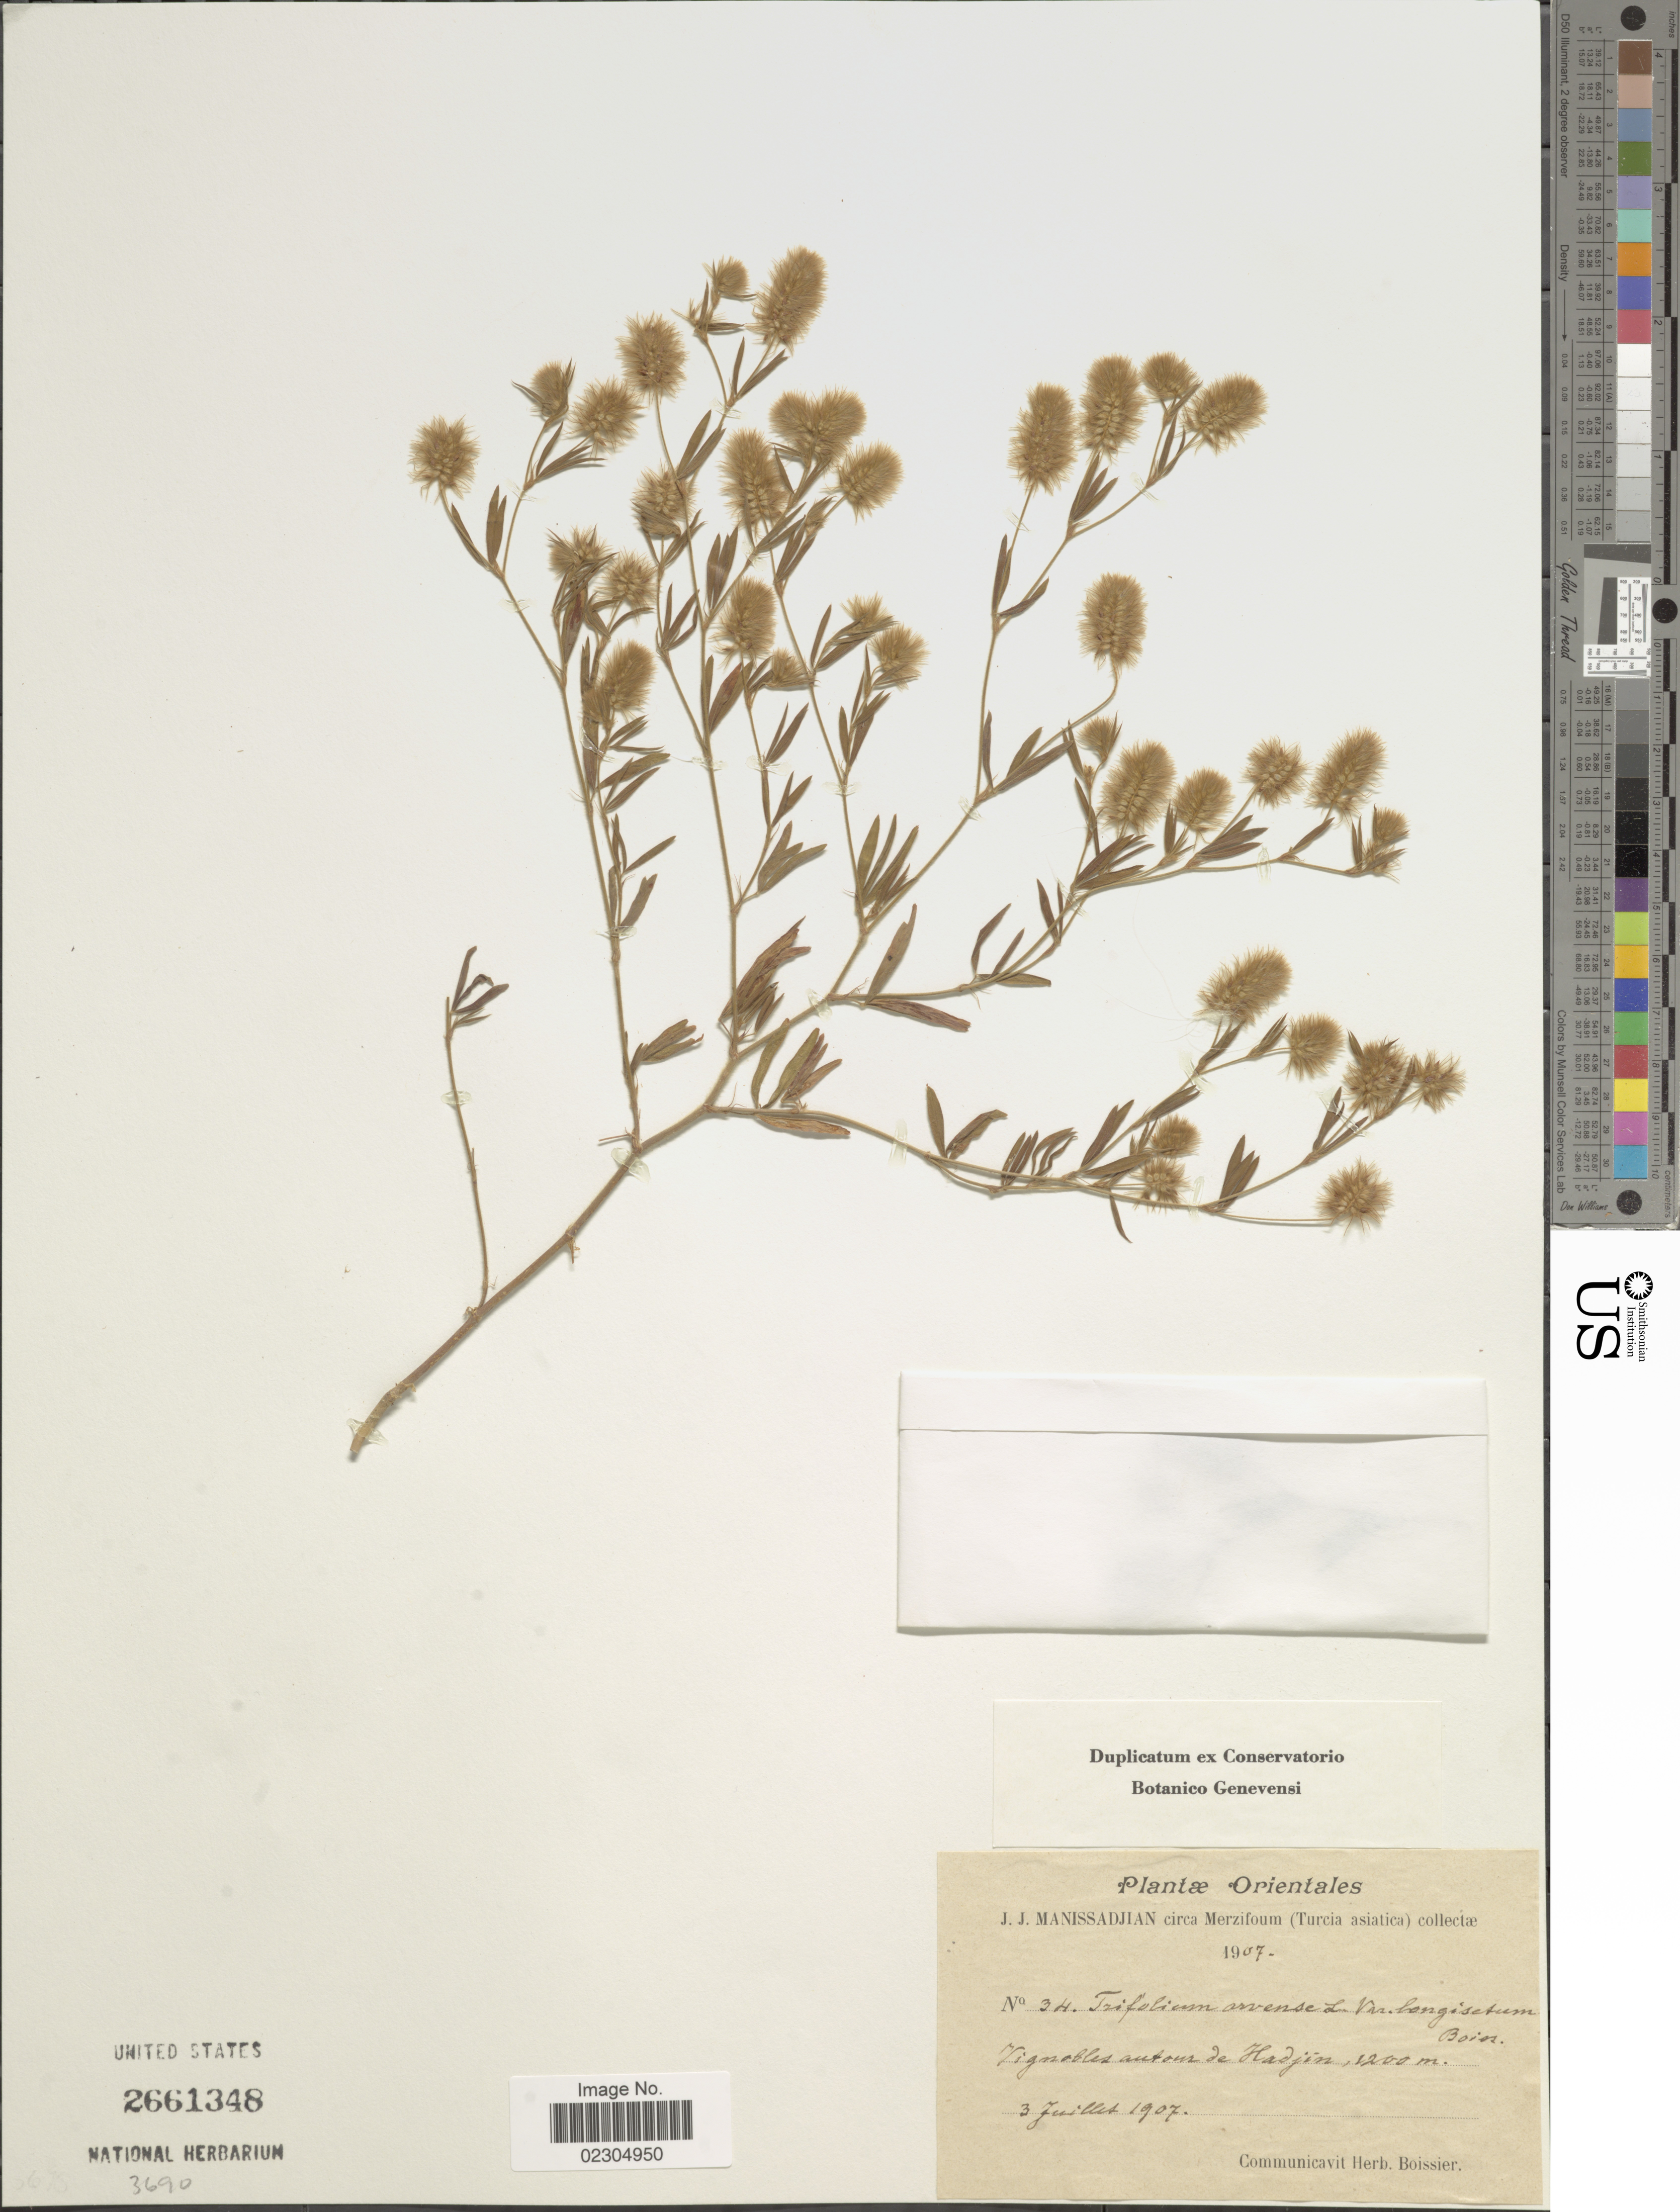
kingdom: Plantae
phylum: Tracheophyta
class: Magnoliopsida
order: Fabales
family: Fabaceae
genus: Trifolium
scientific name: Trifolium arvense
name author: L.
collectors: J. Manissadjian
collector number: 34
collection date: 1907-07-03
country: Turkey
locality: Orientales. Merzifoum (Turcia asiatica). Vignobles aurtour de Hadjin. [interpreted]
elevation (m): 1200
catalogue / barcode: US 2661348